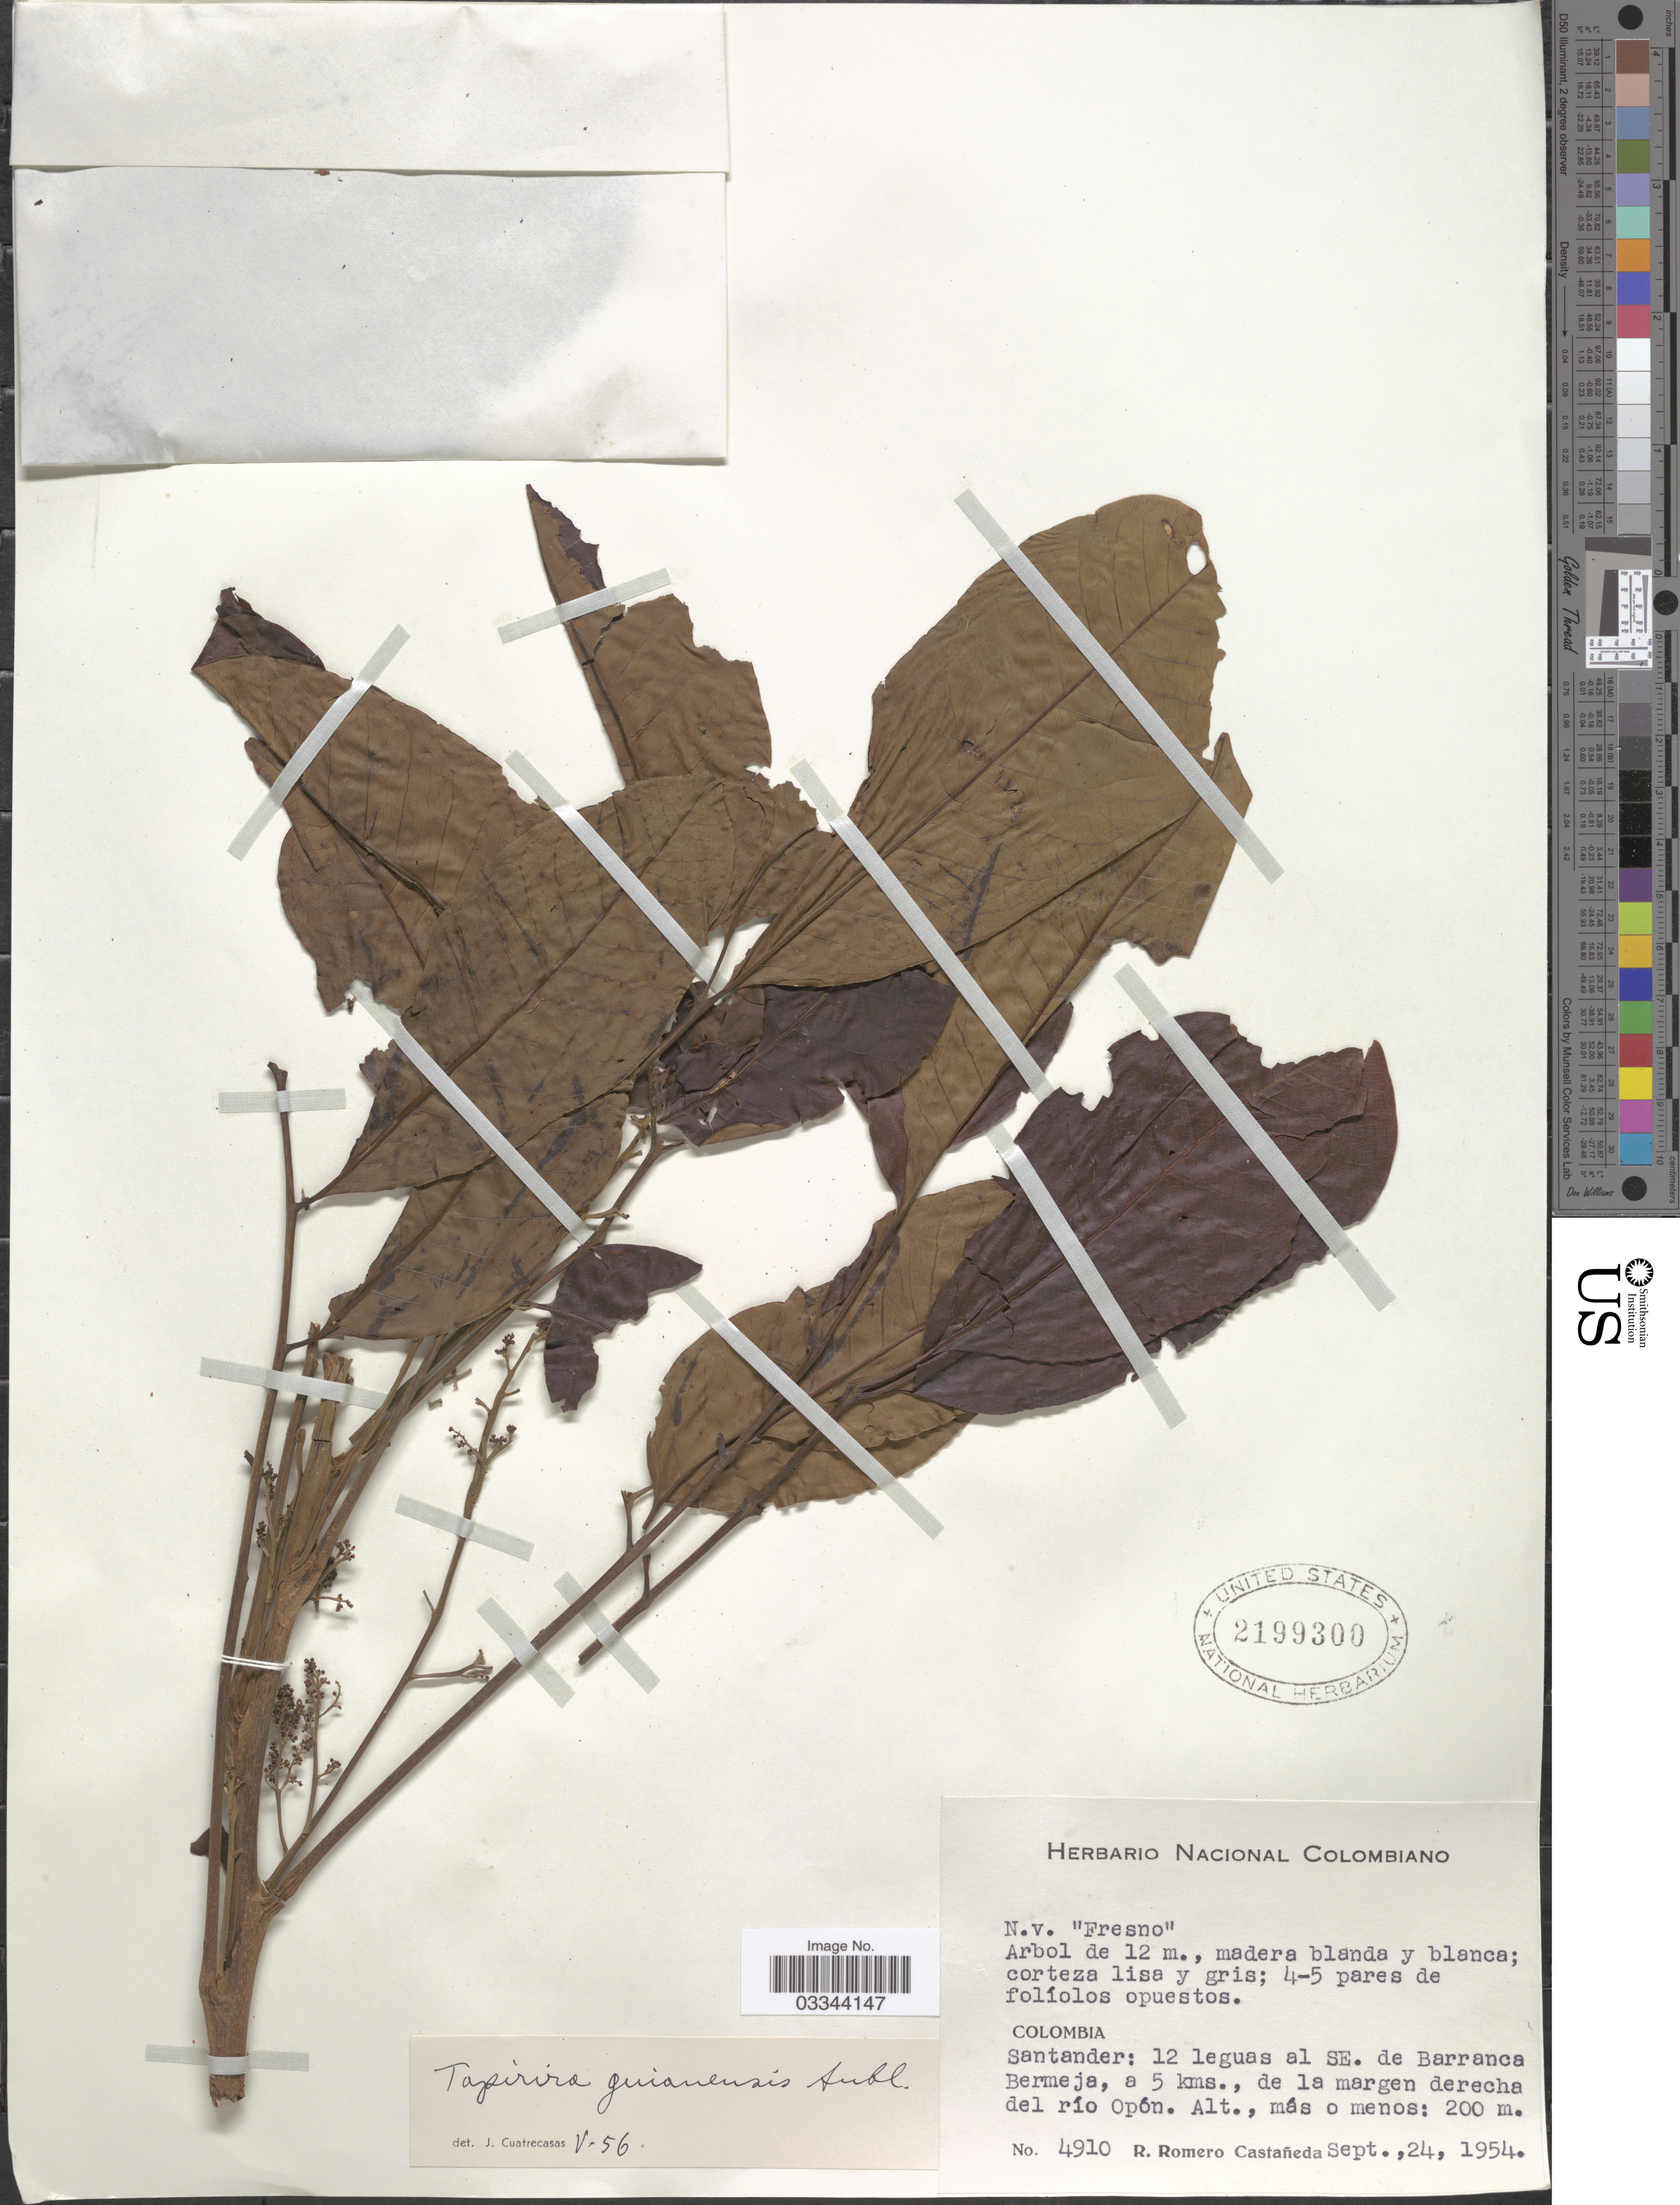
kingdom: Plantae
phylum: Tracheophyta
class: Magnoliopsida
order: Sapindales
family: Anacardiaceae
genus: Tapirira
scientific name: Tapirira guianensis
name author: Aubl.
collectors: R. Romero Castañeda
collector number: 4910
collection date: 1954-09-24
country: Colombia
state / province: Santander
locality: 12 leguas al SE. de Barranca Bermeja, a 5 kms., de la margen derecha del río Opón.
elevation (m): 200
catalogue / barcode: US 2199300